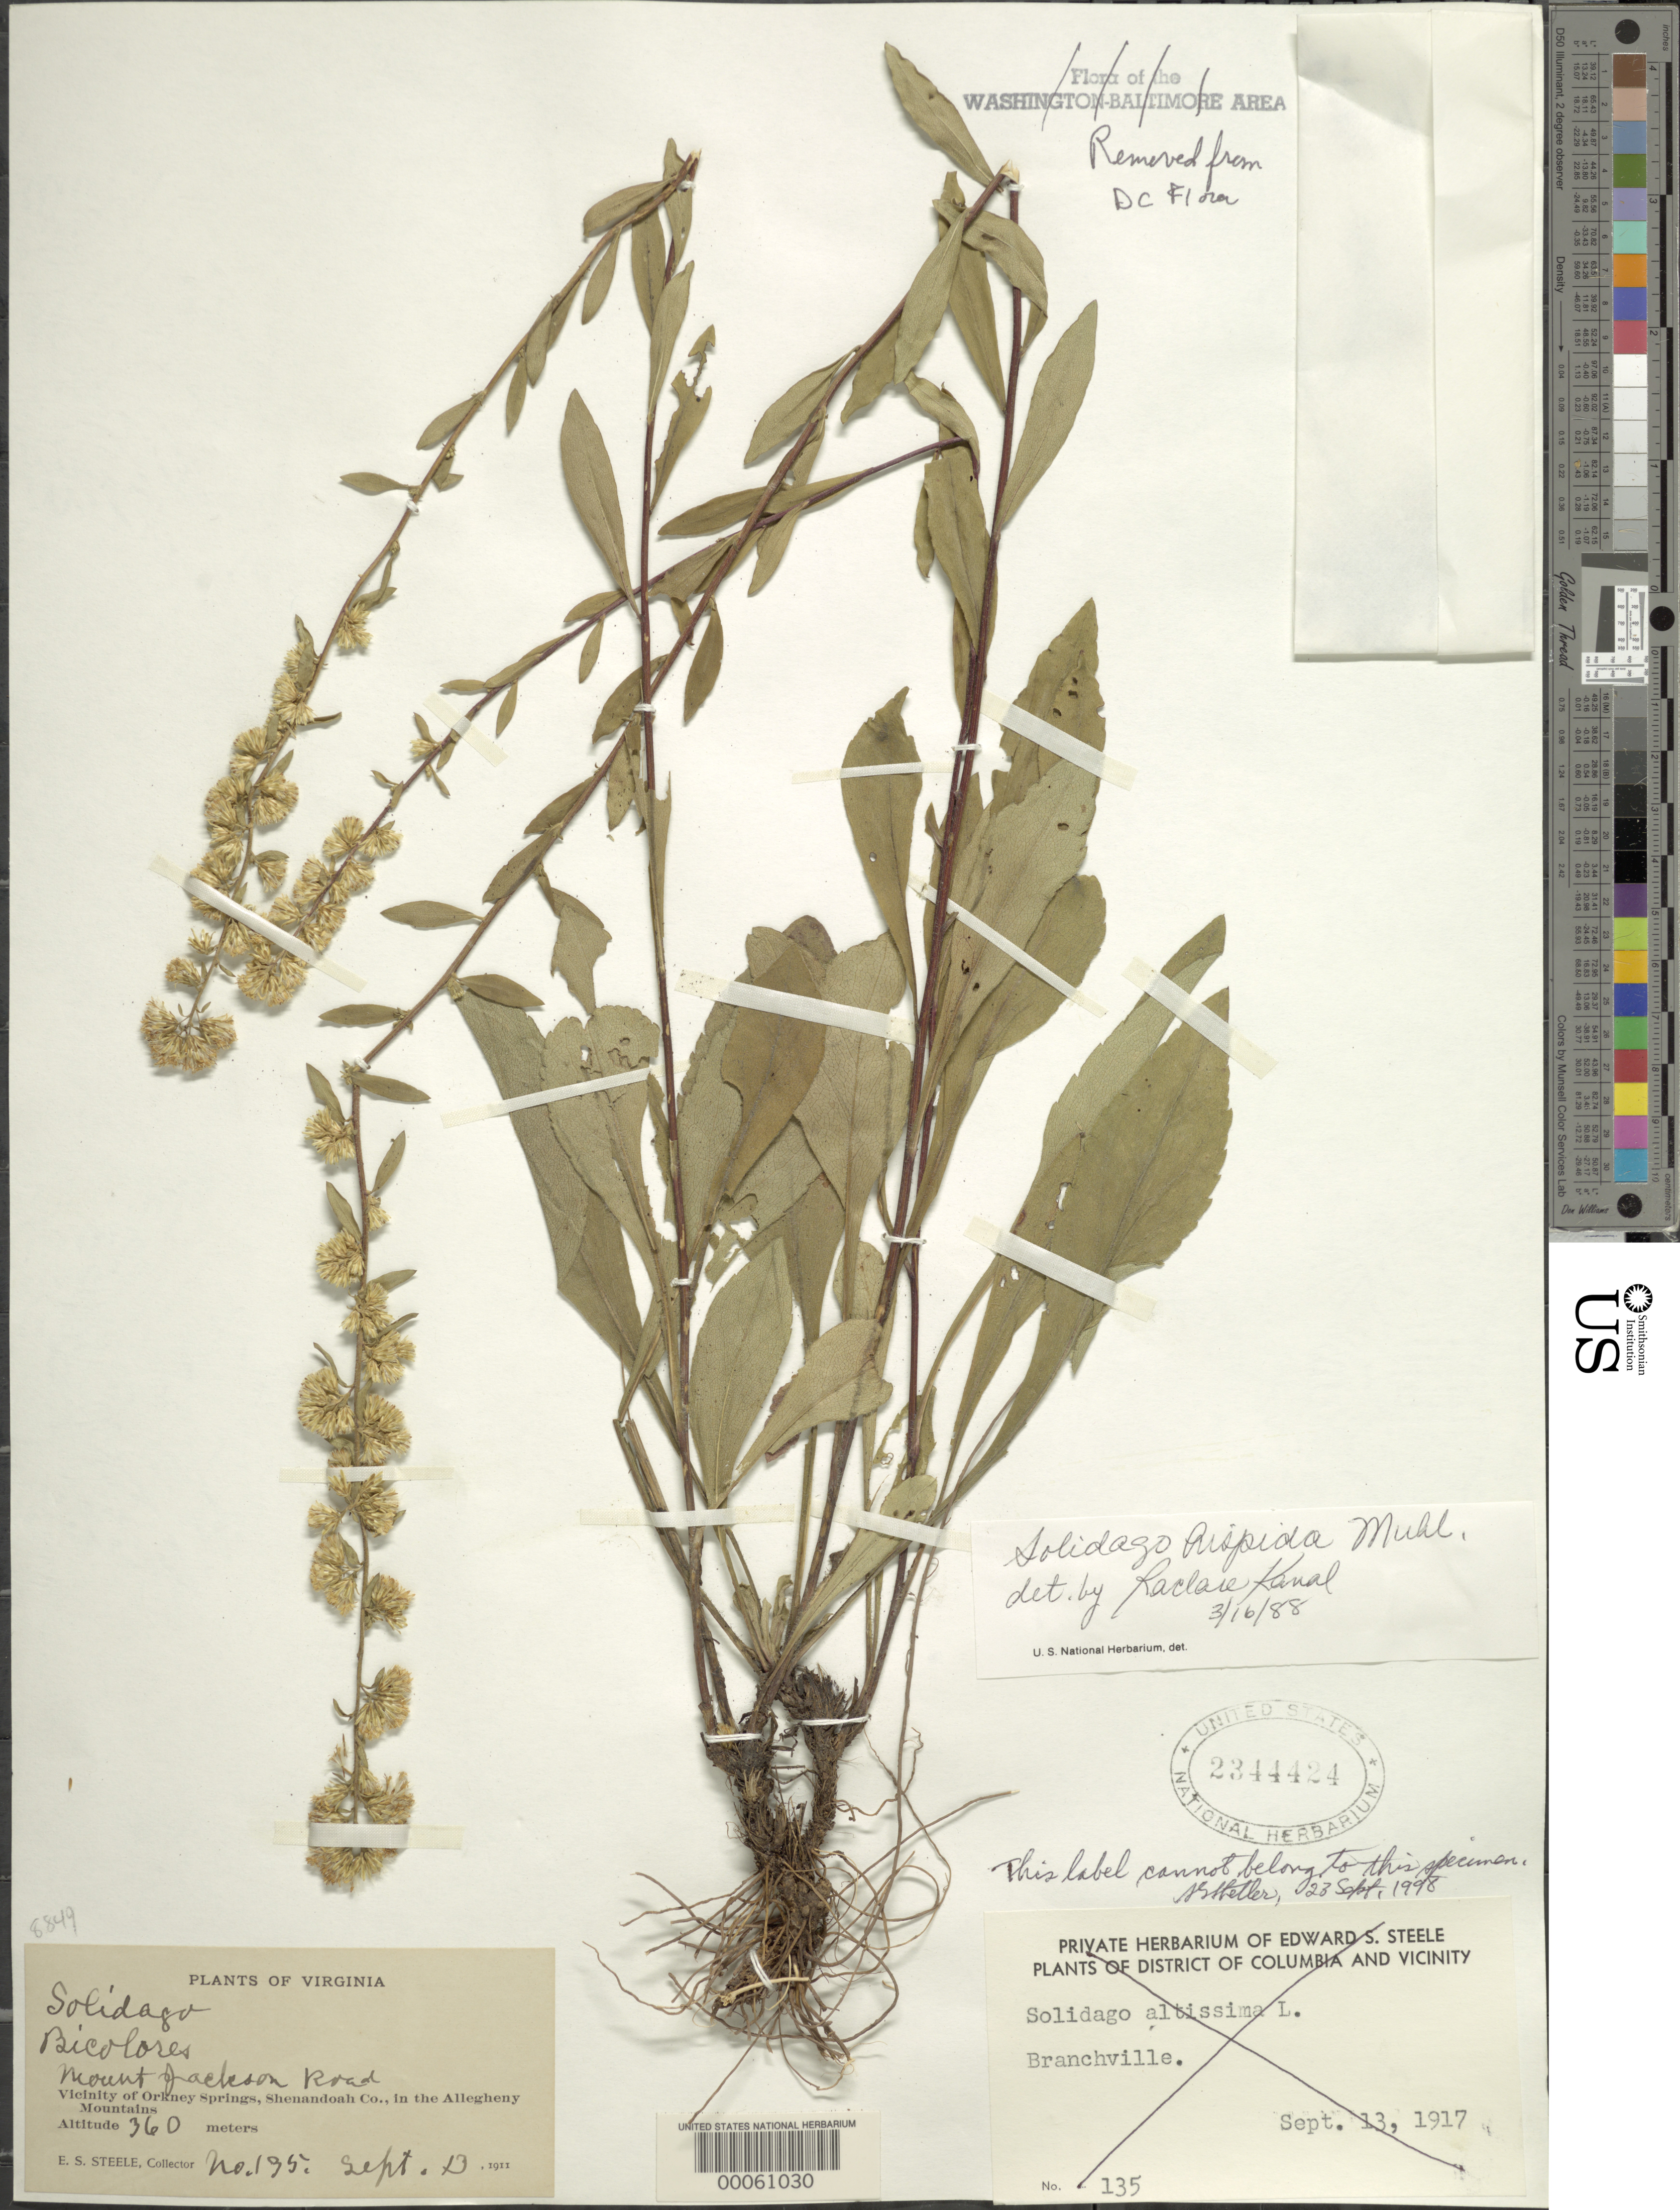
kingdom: Plantae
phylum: Tracheophyta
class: Magnoliopsida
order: Asterales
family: Asteraceae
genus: Solidago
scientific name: Solidago hispida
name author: Muhl. ex Willd.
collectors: E. Steele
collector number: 135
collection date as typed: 13 Sep 1917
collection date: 1917-09-13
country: United States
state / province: Virginia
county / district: Shenandoah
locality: Branchville, mount jackson road, orkney springs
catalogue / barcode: US 2344424